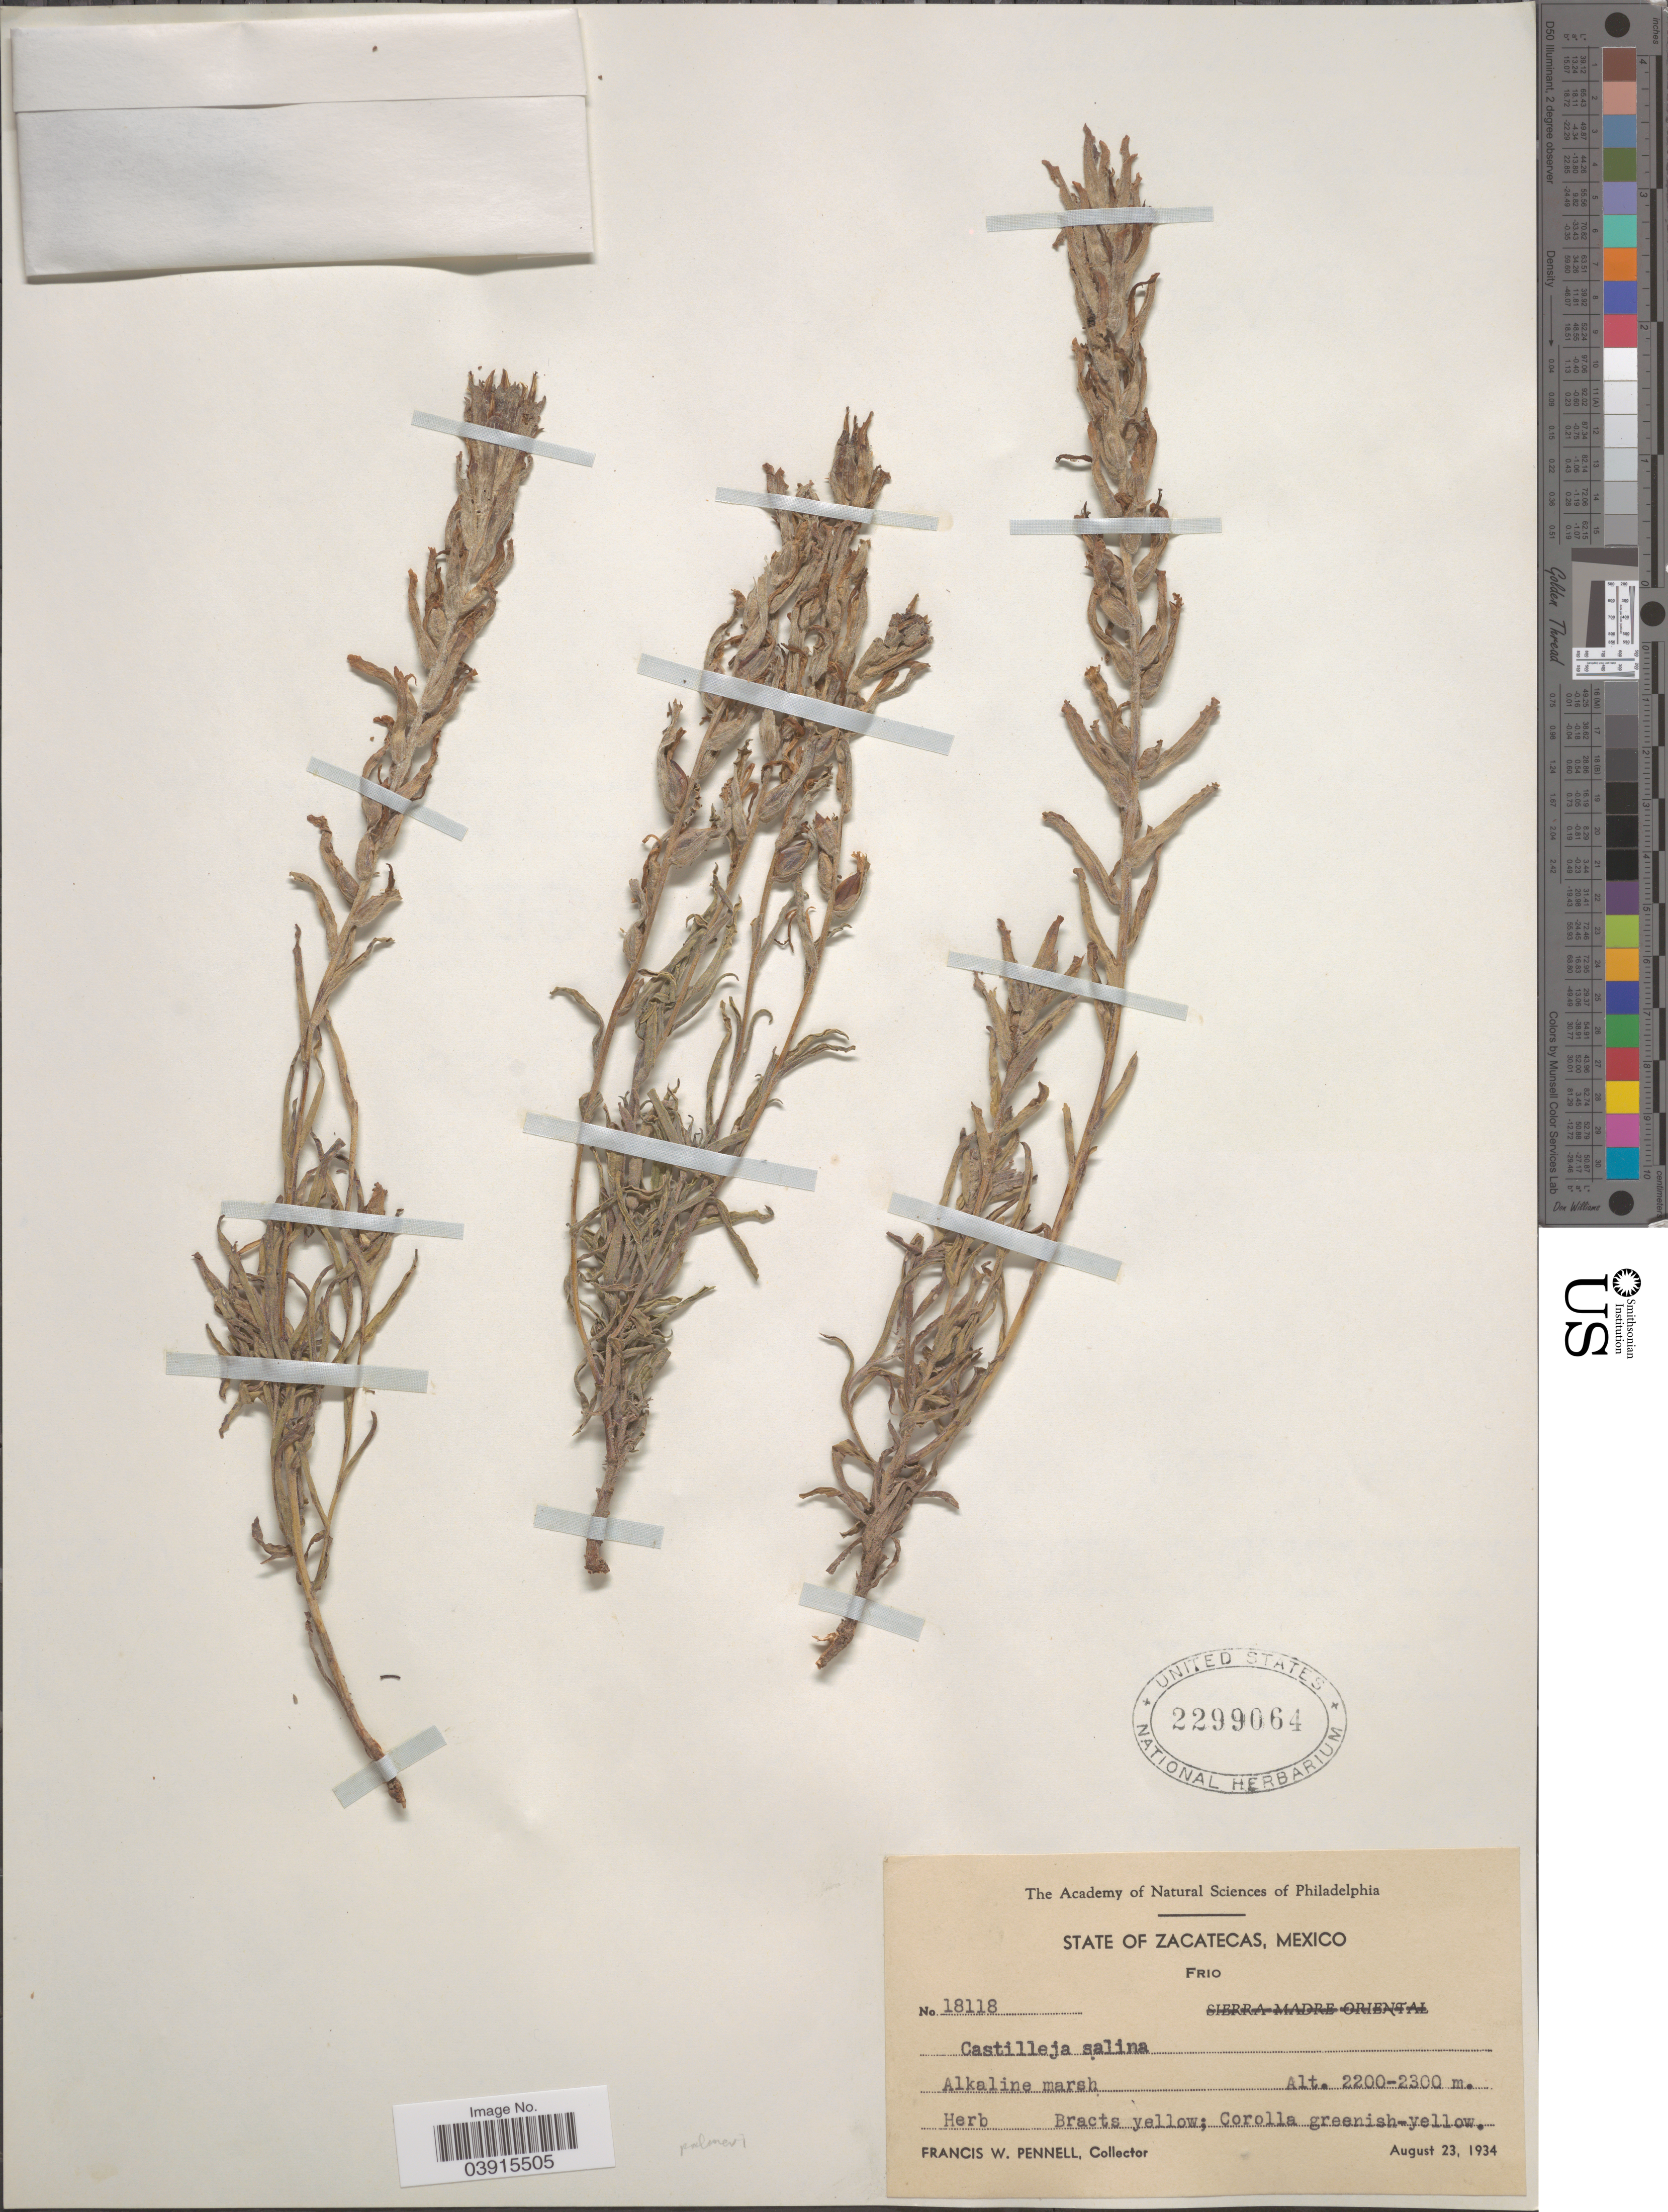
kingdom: Plantae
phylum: Tracheophyta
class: Magnoliopsida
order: Lamiales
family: Orobanchaceae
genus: Castilleja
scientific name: Castilleja palmeri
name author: Eastw.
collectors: F. W. Pennell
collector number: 18118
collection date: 1934-08-23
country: Mexico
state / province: Zacatecas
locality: Frio.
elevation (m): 2200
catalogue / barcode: US 2299064